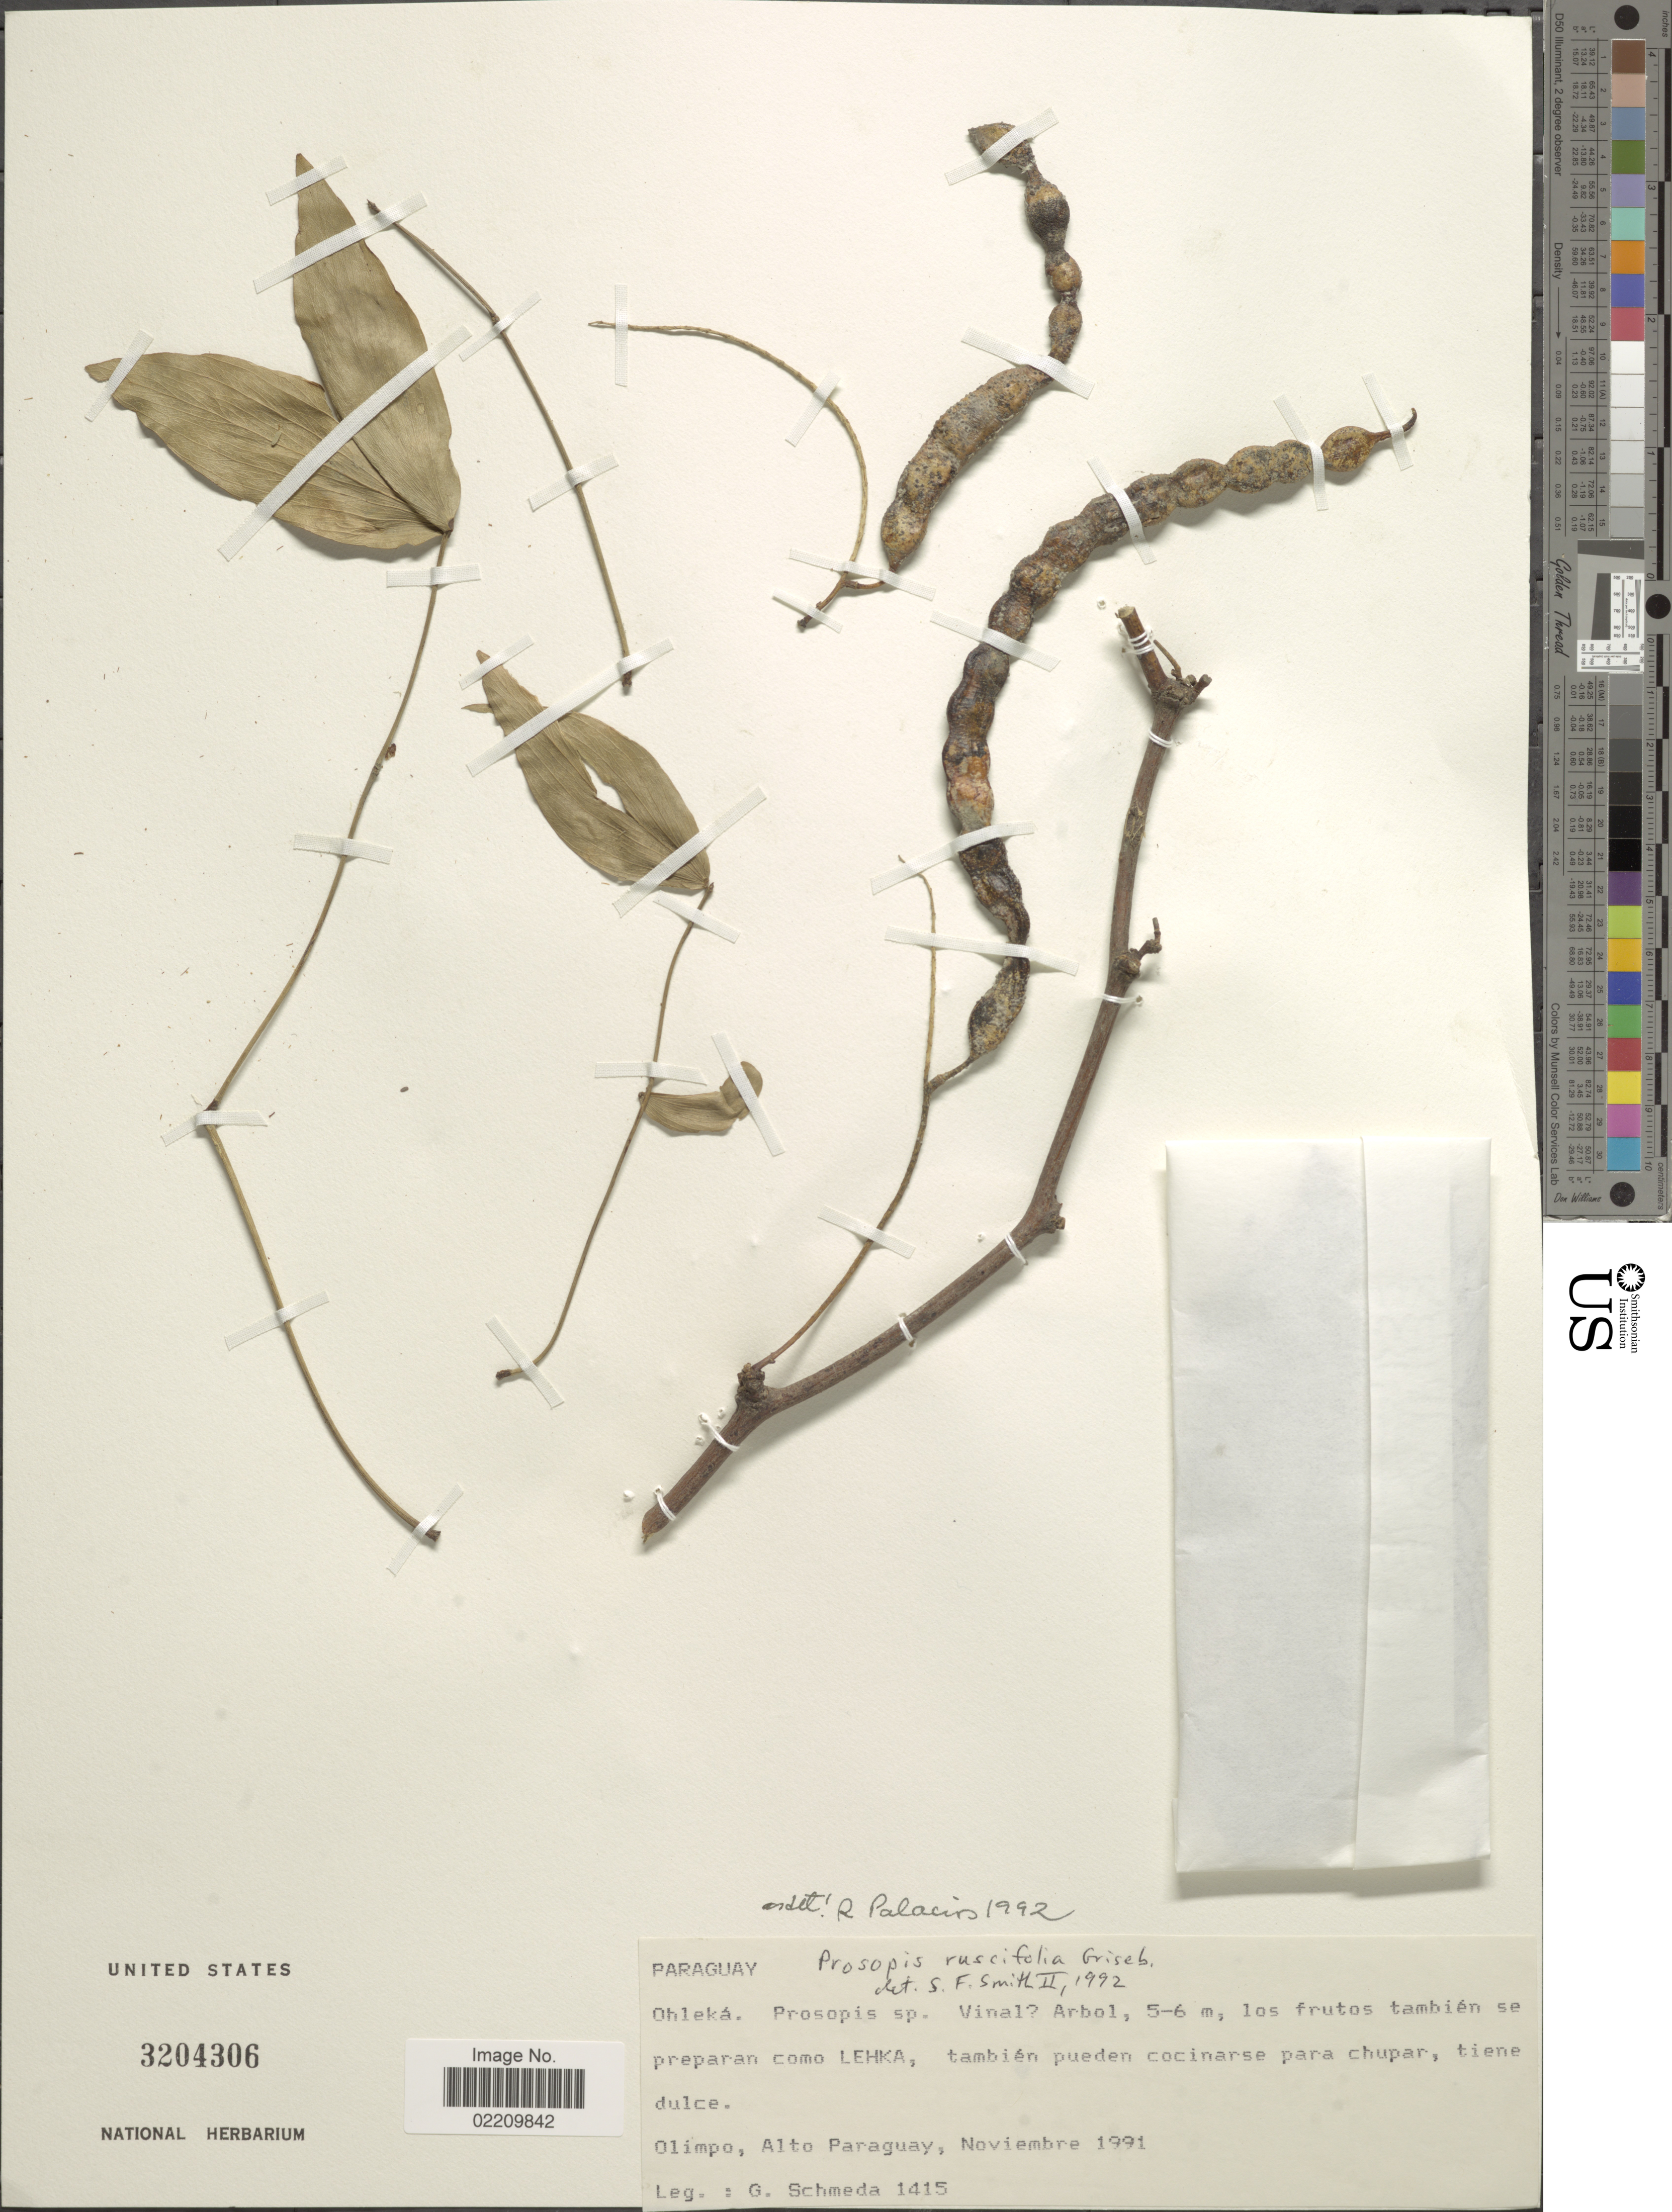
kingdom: Plantae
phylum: Tracheophyta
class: Magnoliopsida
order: Fabales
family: Fabaceae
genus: Neltuma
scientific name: Neltuma ruscifolia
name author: (Griseb.) C. E. Hughes & G.P. Lewis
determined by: Strong, Mark T., (BOT), Smithsonian Institution - National Museum of Natural History (UNITED STATES)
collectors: G. Schmeda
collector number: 1415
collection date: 1991-11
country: Paraguay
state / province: Alto Paraguay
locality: Olimpo, Alto Paraguay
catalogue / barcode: US 3204306